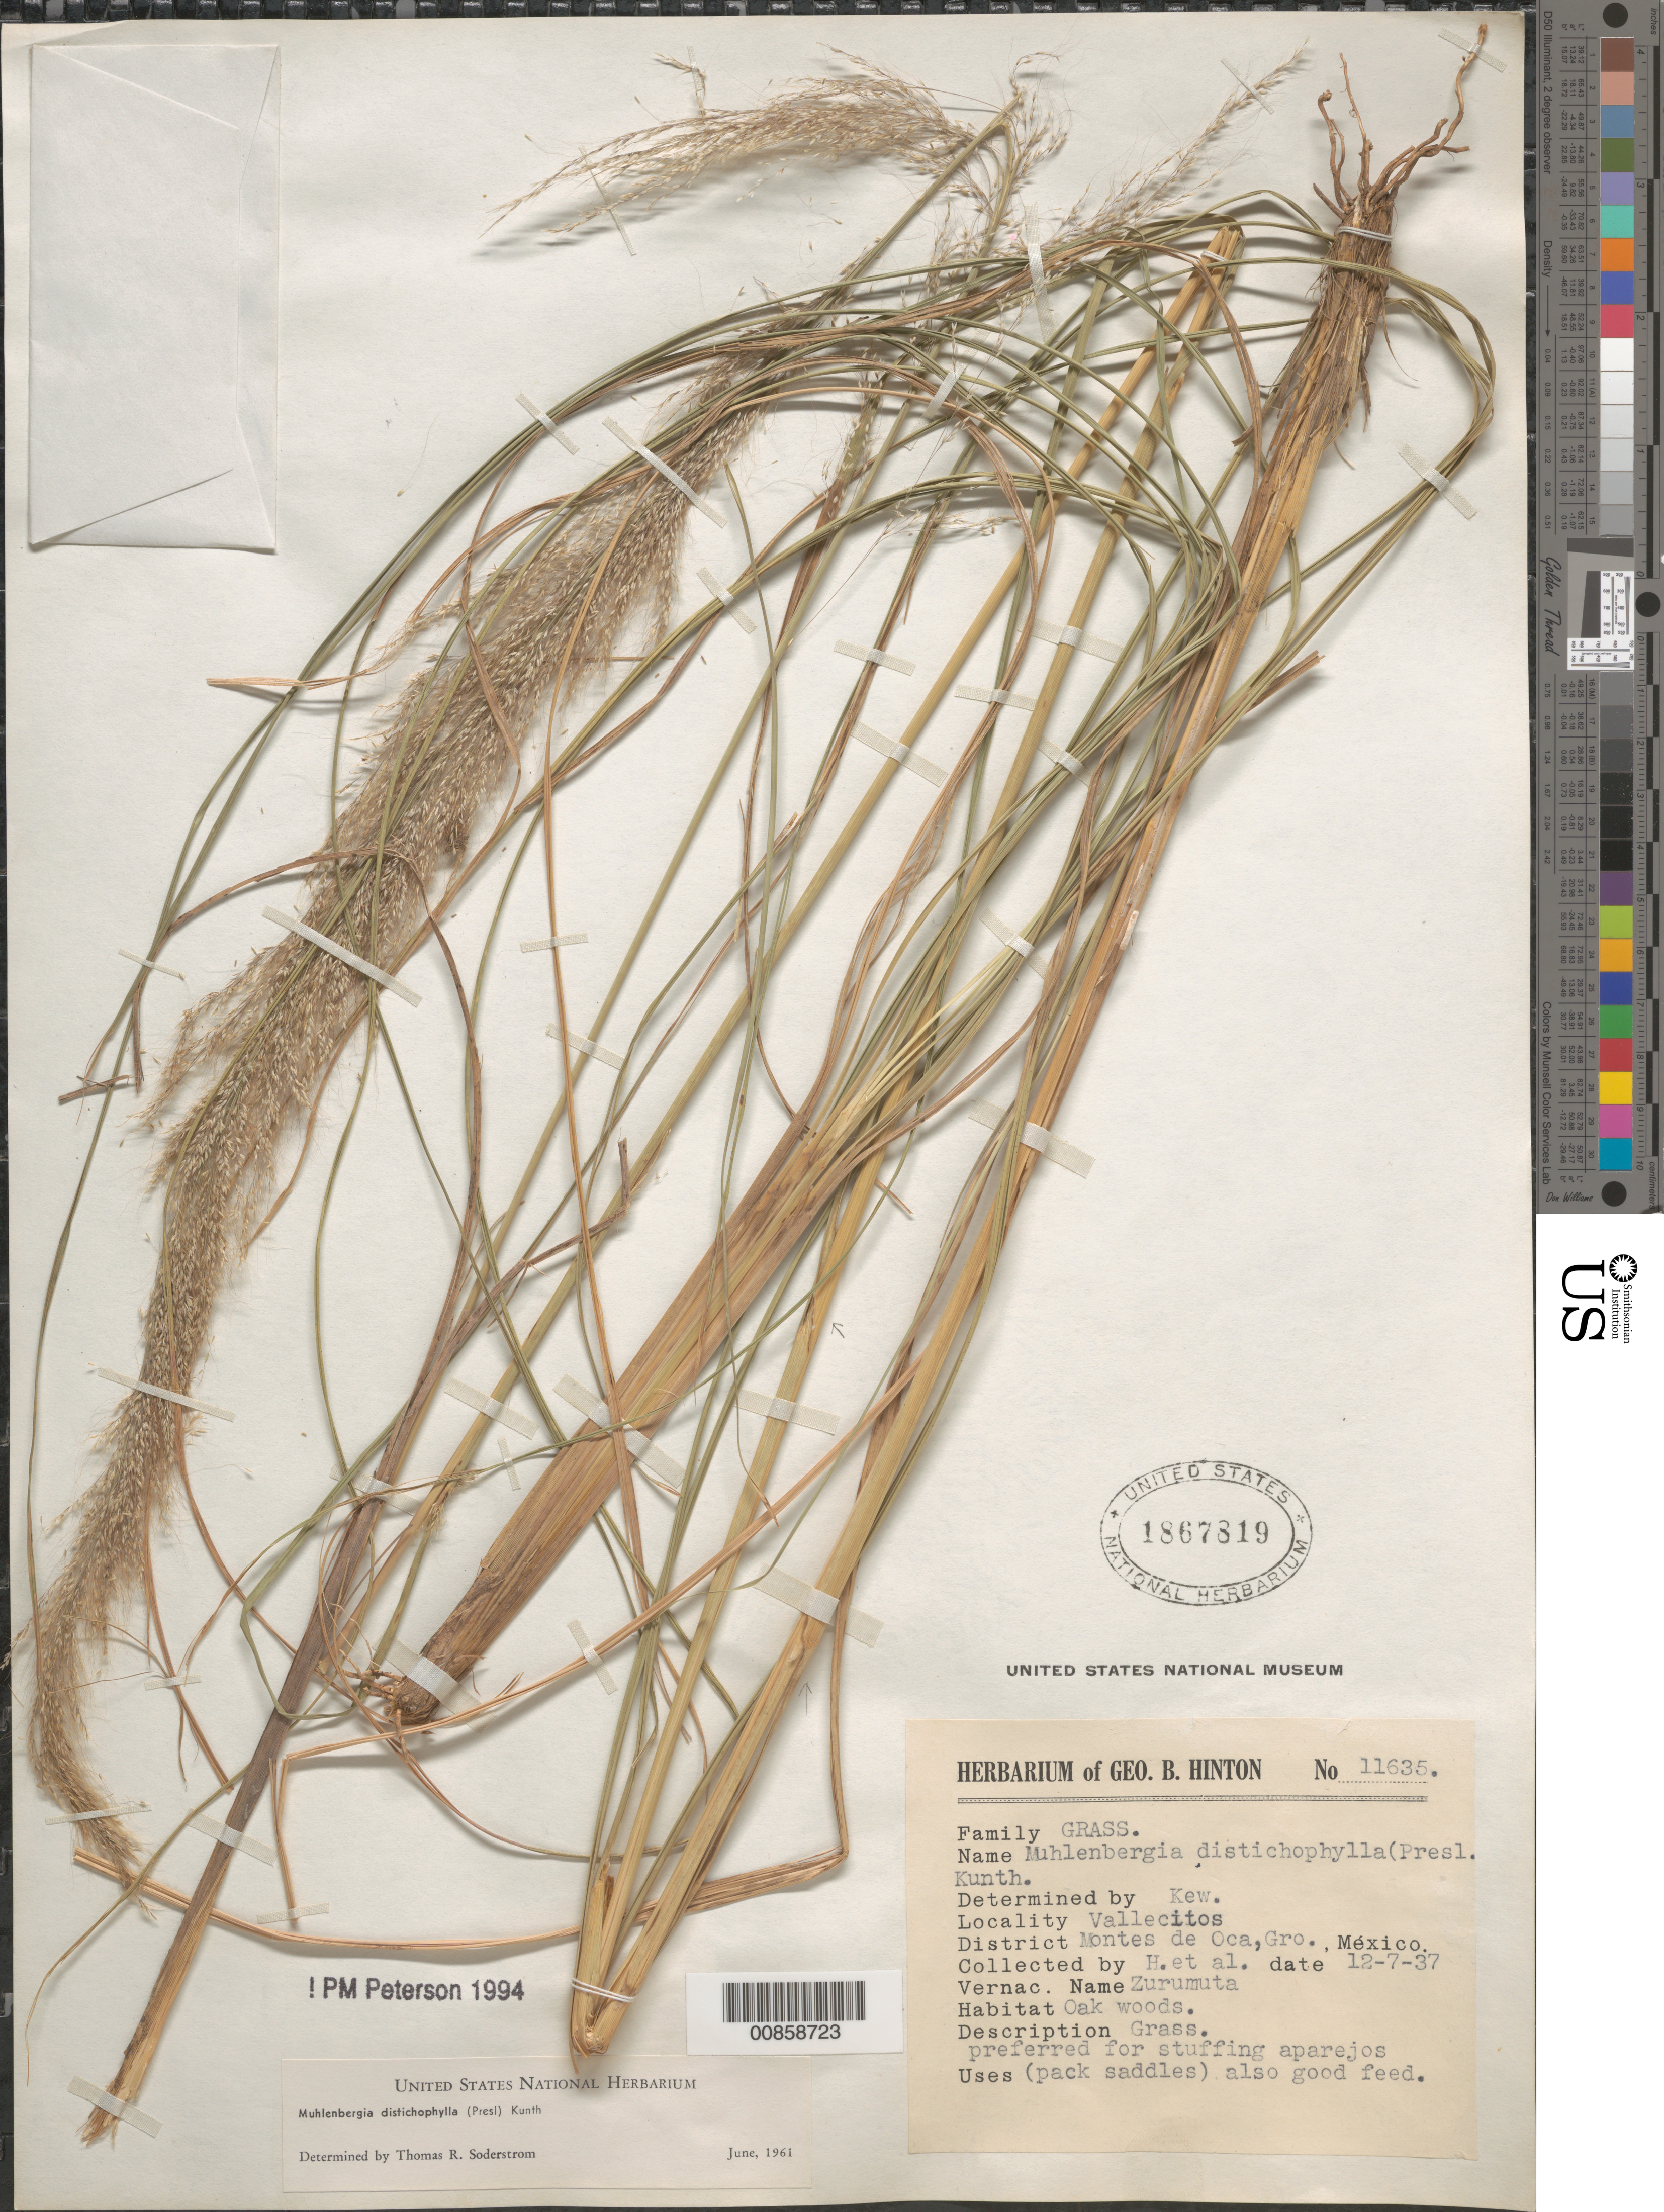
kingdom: Plantae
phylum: Tracheophyta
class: Liliopsida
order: Poales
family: Poaceae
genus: Muhlenbergia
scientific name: Muhlenbergia distichophylla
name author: (J. Presl) Kunth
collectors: G. B. Hinton & et al.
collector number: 11635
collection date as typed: Transcribed d/m/y: 7/12/37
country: Mexico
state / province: Guerrero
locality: Vallecitos. District Montes de Oca.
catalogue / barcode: US 1867819